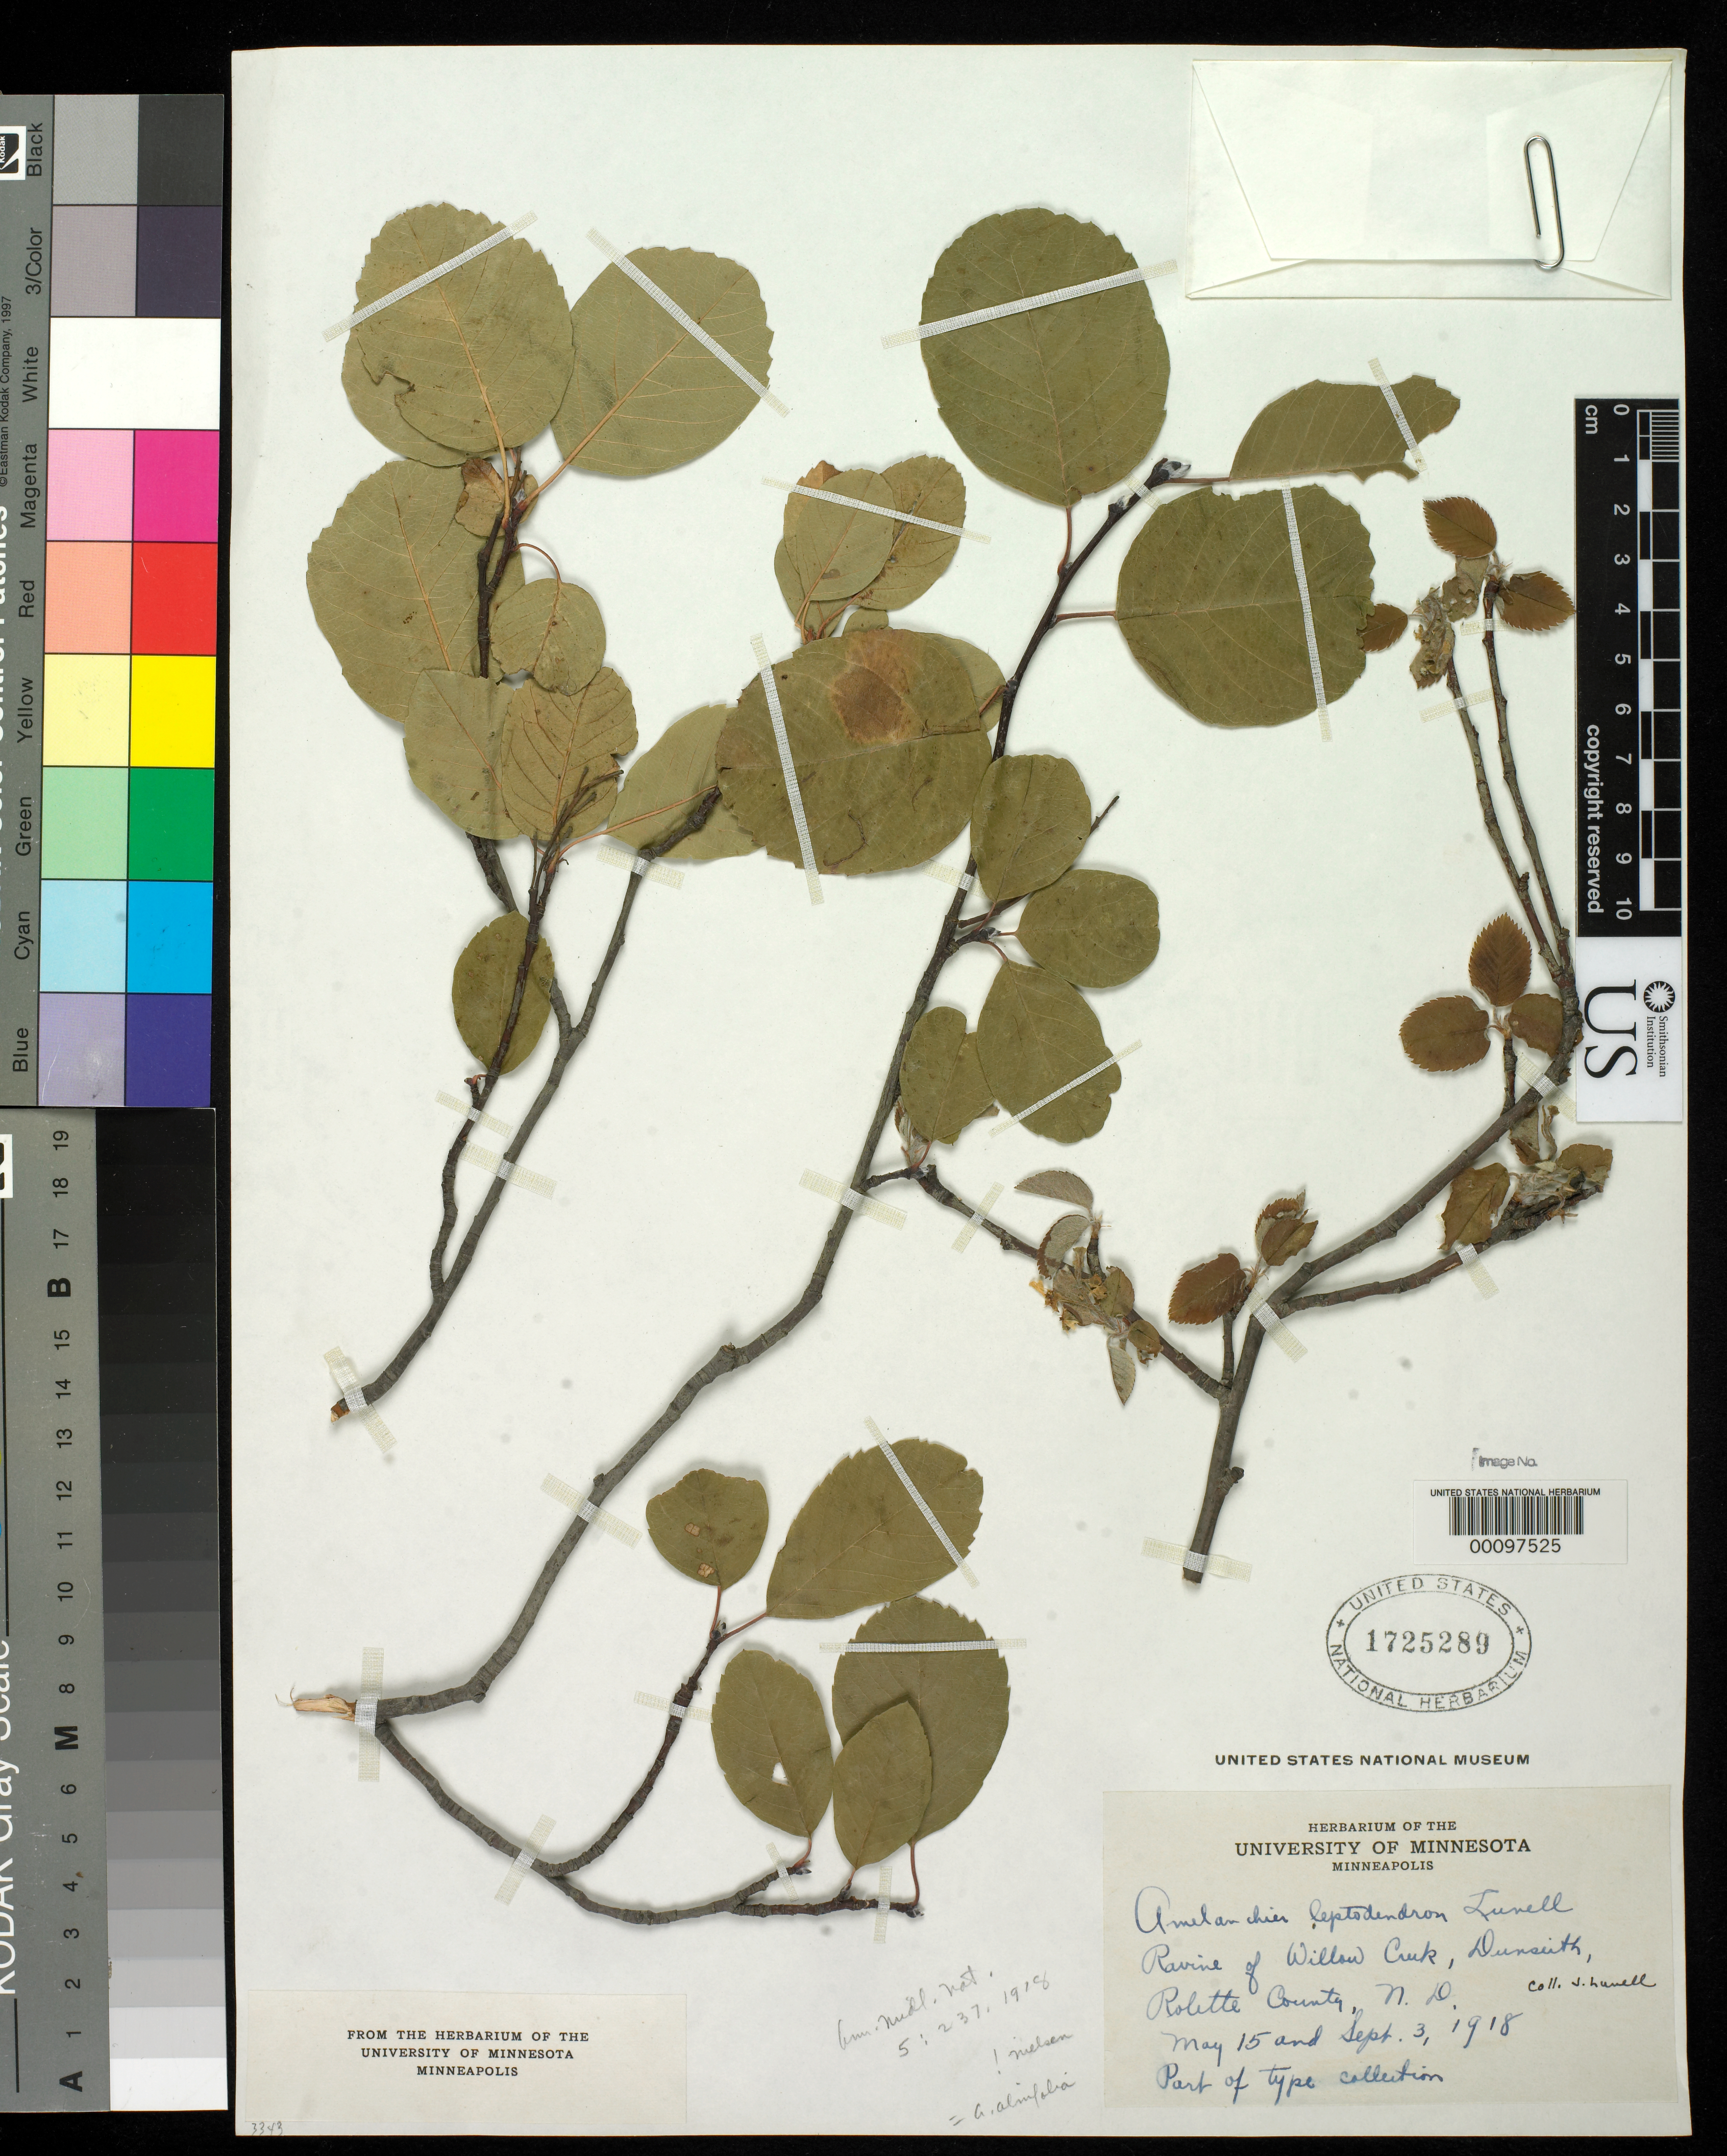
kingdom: Plantae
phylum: Tracheophyta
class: Magnoliopsida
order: Rosales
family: Rosaceae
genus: Amelanchier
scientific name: Amelanchier leptodendron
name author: Lunell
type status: Type Collection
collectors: J. Lunell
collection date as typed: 15 May 1918 to 03 Sep 1918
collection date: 1918-05-15/1918-09-03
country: United States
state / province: North Dakota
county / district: Rolette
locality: Turtle Mountains.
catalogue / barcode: US 1725289